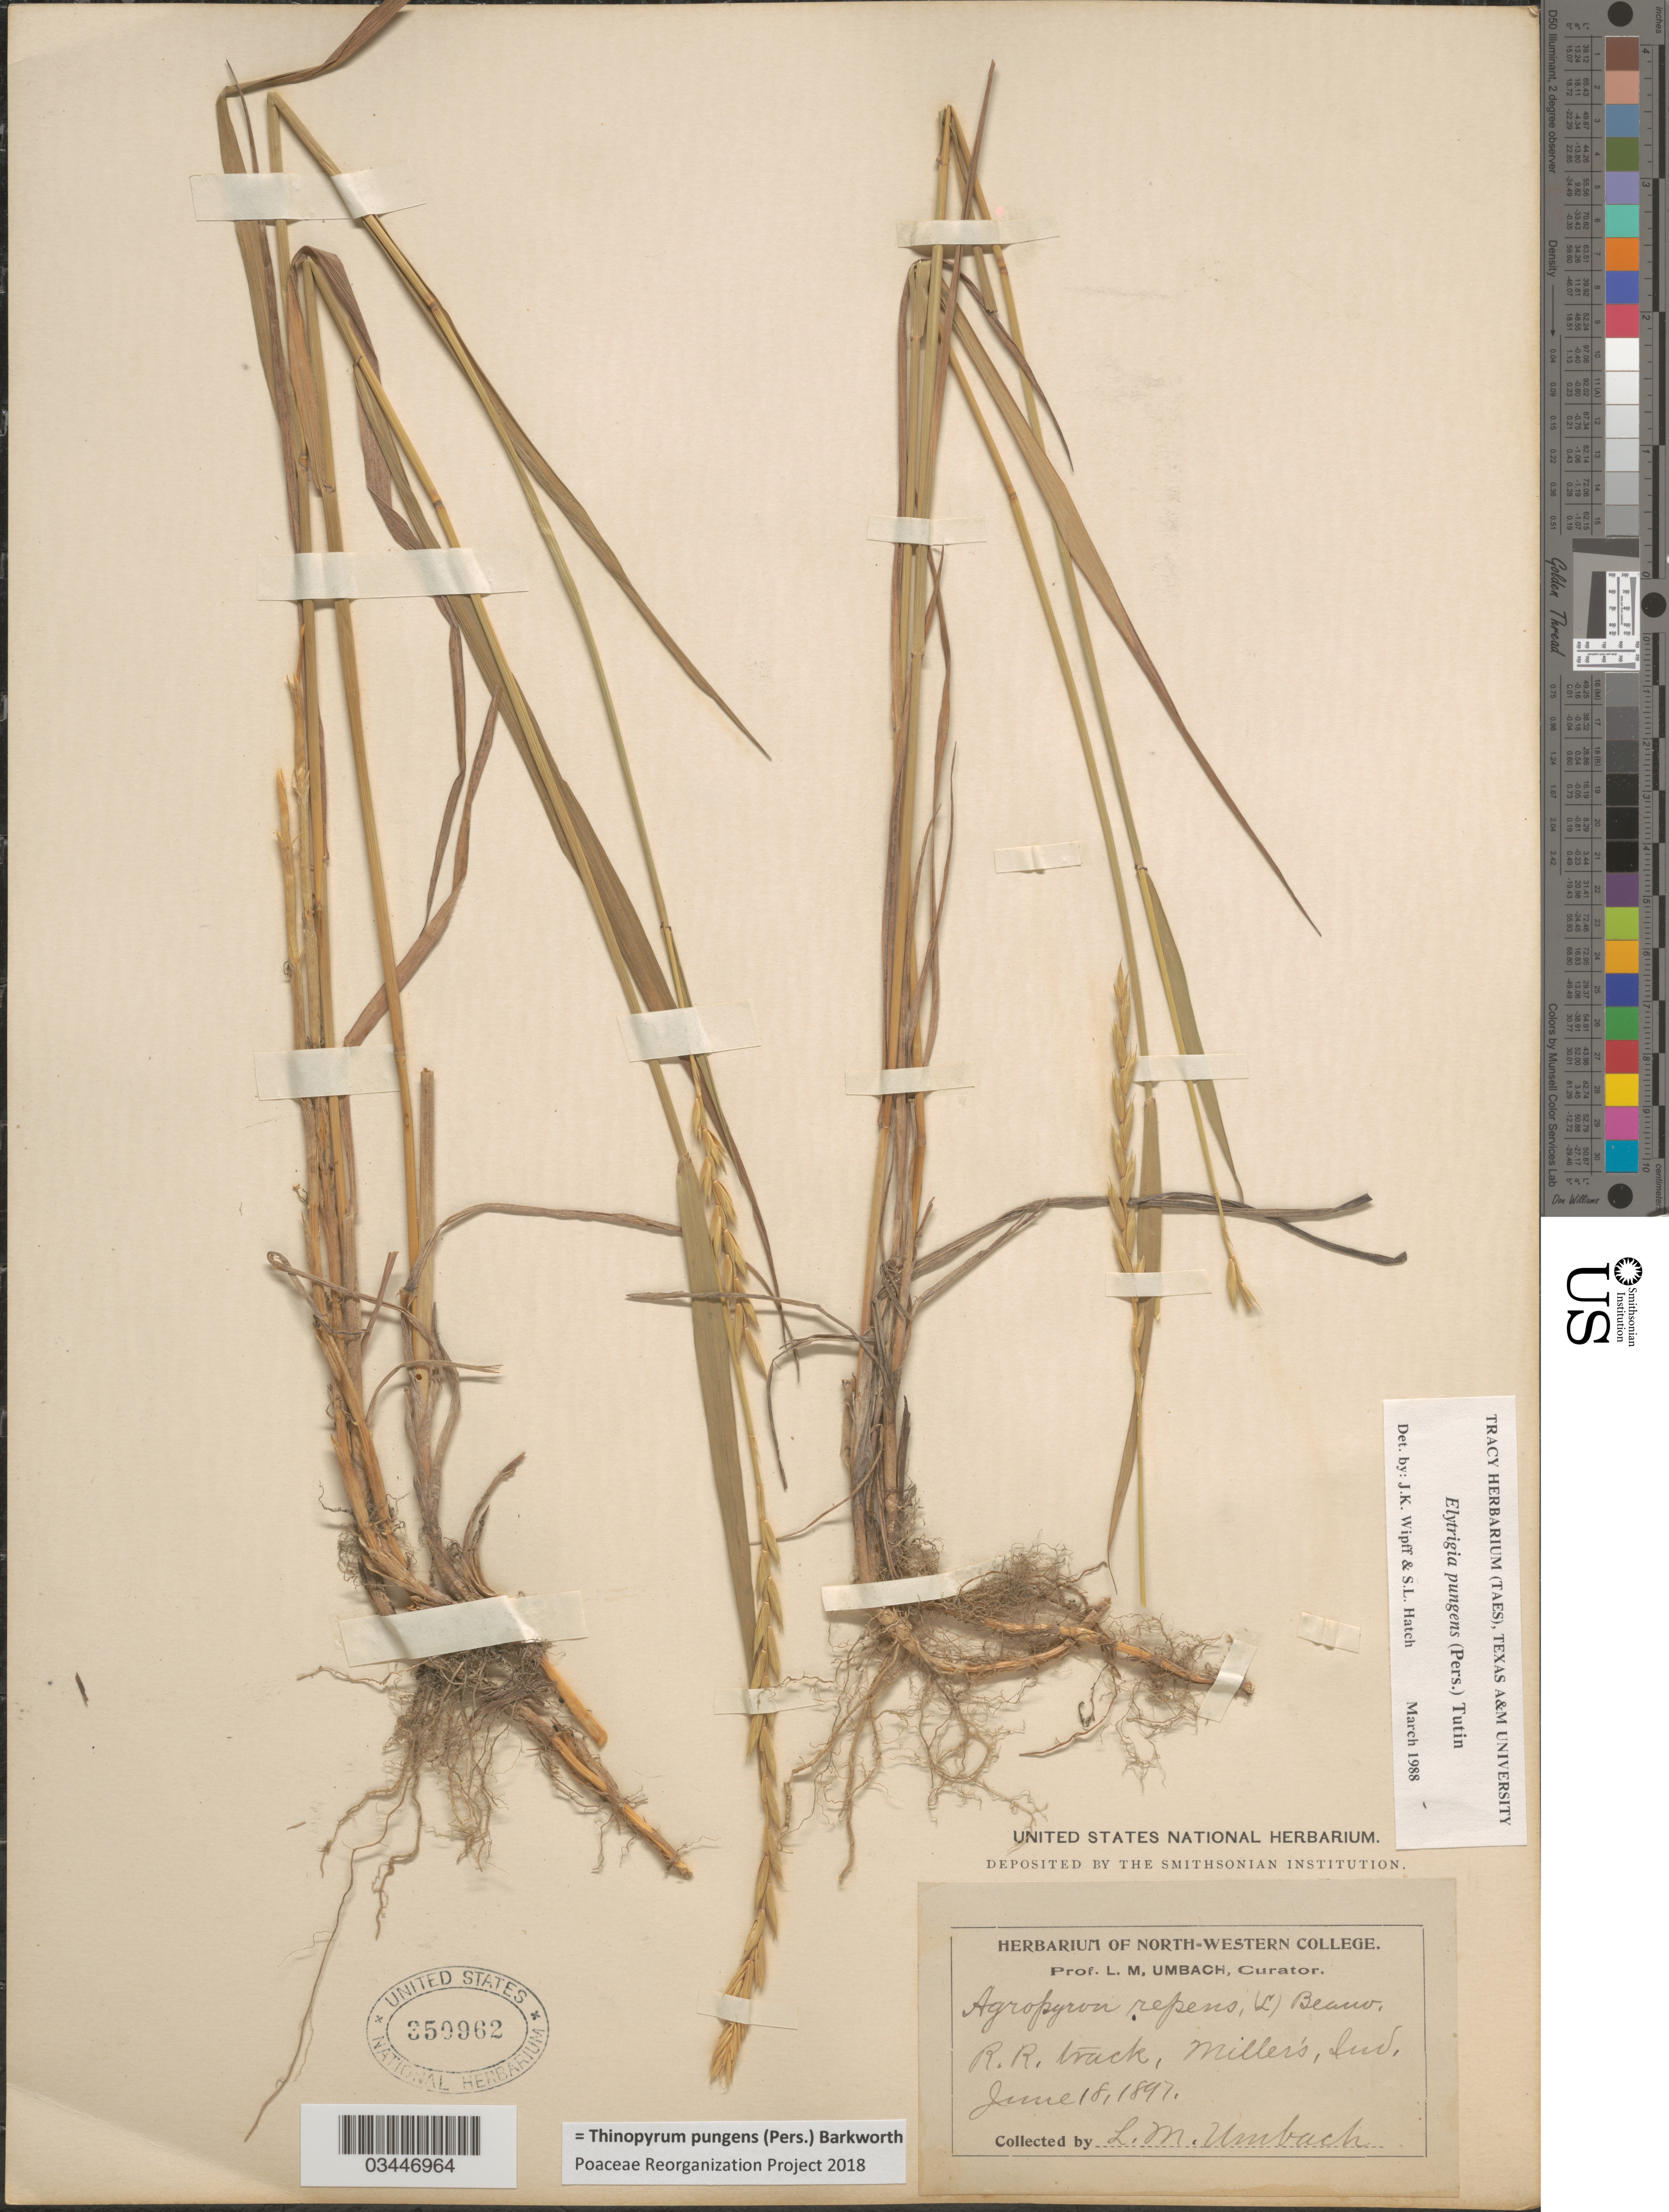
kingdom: Plantae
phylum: Tracheophyta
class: Liliopsida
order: Poales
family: Poaceae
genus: Thinopyrum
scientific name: Thinopyrum pungens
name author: (Pers.) Barkworth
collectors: L. M. Umbach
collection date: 1897-06-18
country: United States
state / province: Indiana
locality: R.R. track, Miller's.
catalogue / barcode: US 350962